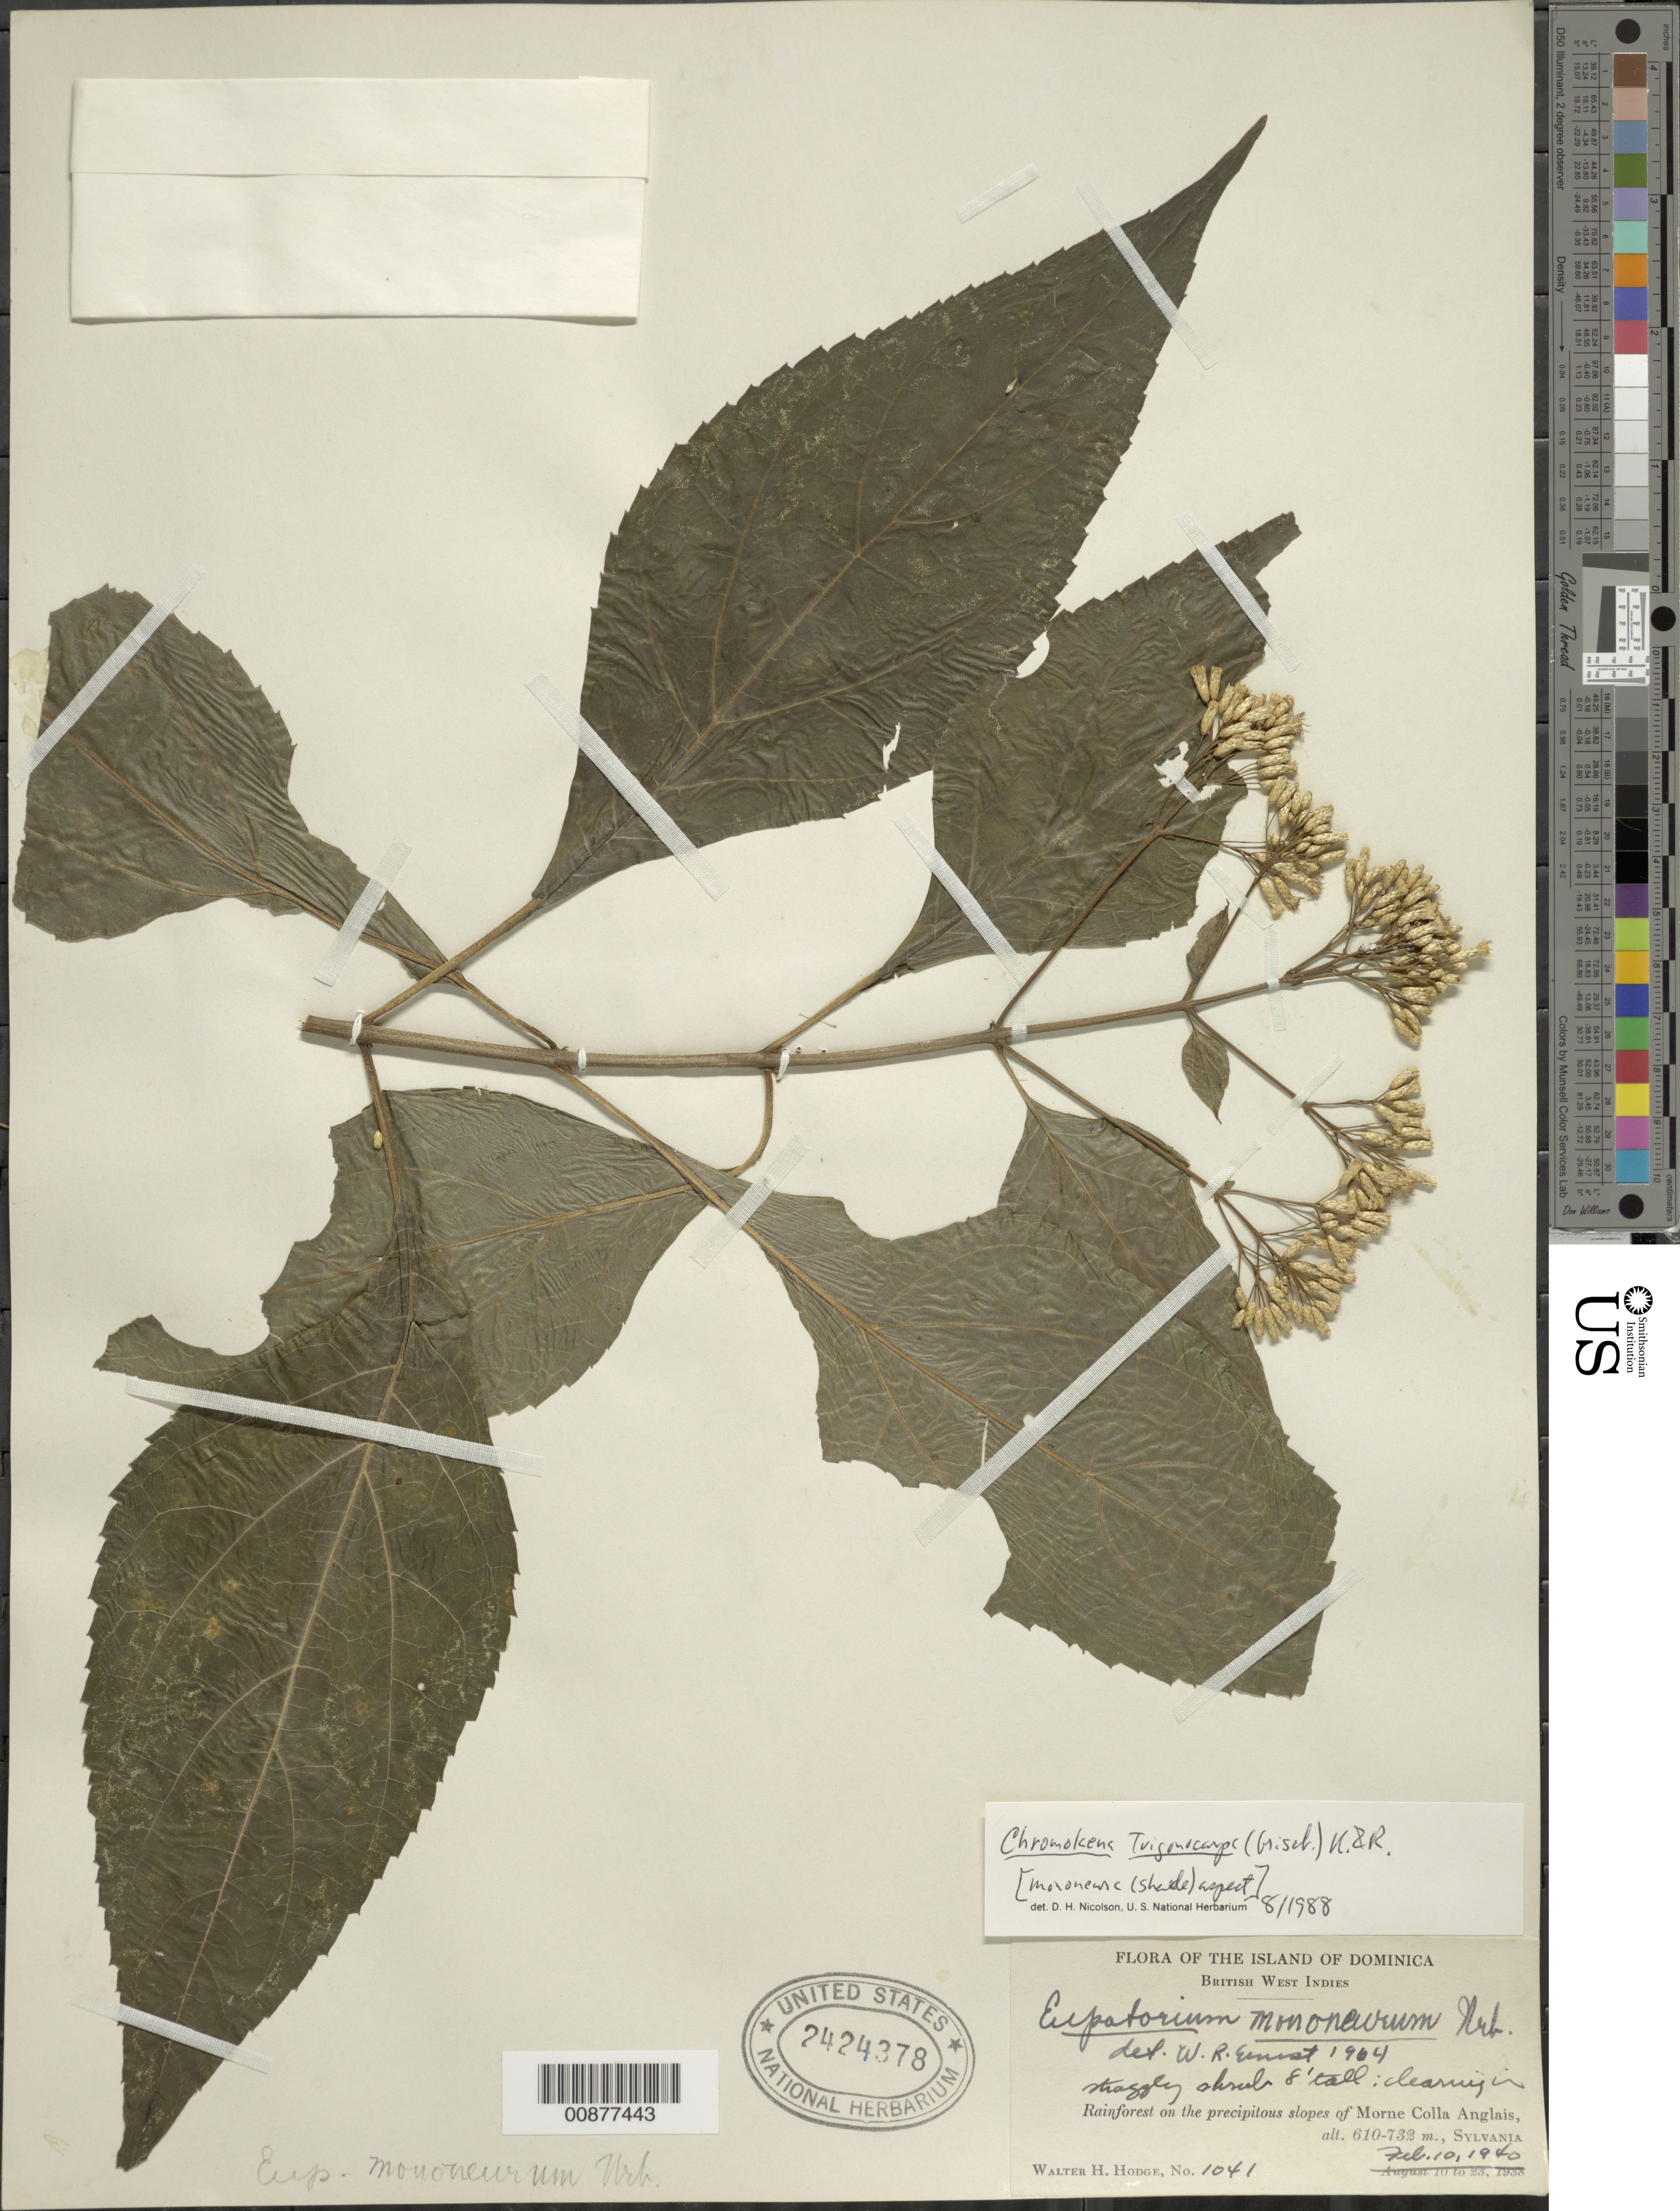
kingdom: Plantae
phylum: Tracheophyta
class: Magnoliopsida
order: Asterales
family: Asteraceae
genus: Chromolaena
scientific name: Chromolaena trigonocarpa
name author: (Griseb.) R.M. King & H. Rob.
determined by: Nicolson, Dan H.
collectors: W. Hodge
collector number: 1041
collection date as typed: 10 Feb 1940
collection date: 1940-02-10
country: Dominica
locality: Slopes of Morne Colla Anglais. Sylvania.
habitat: Rainforest on precipitous morne slopes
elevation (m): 610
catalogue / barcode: US 2424378